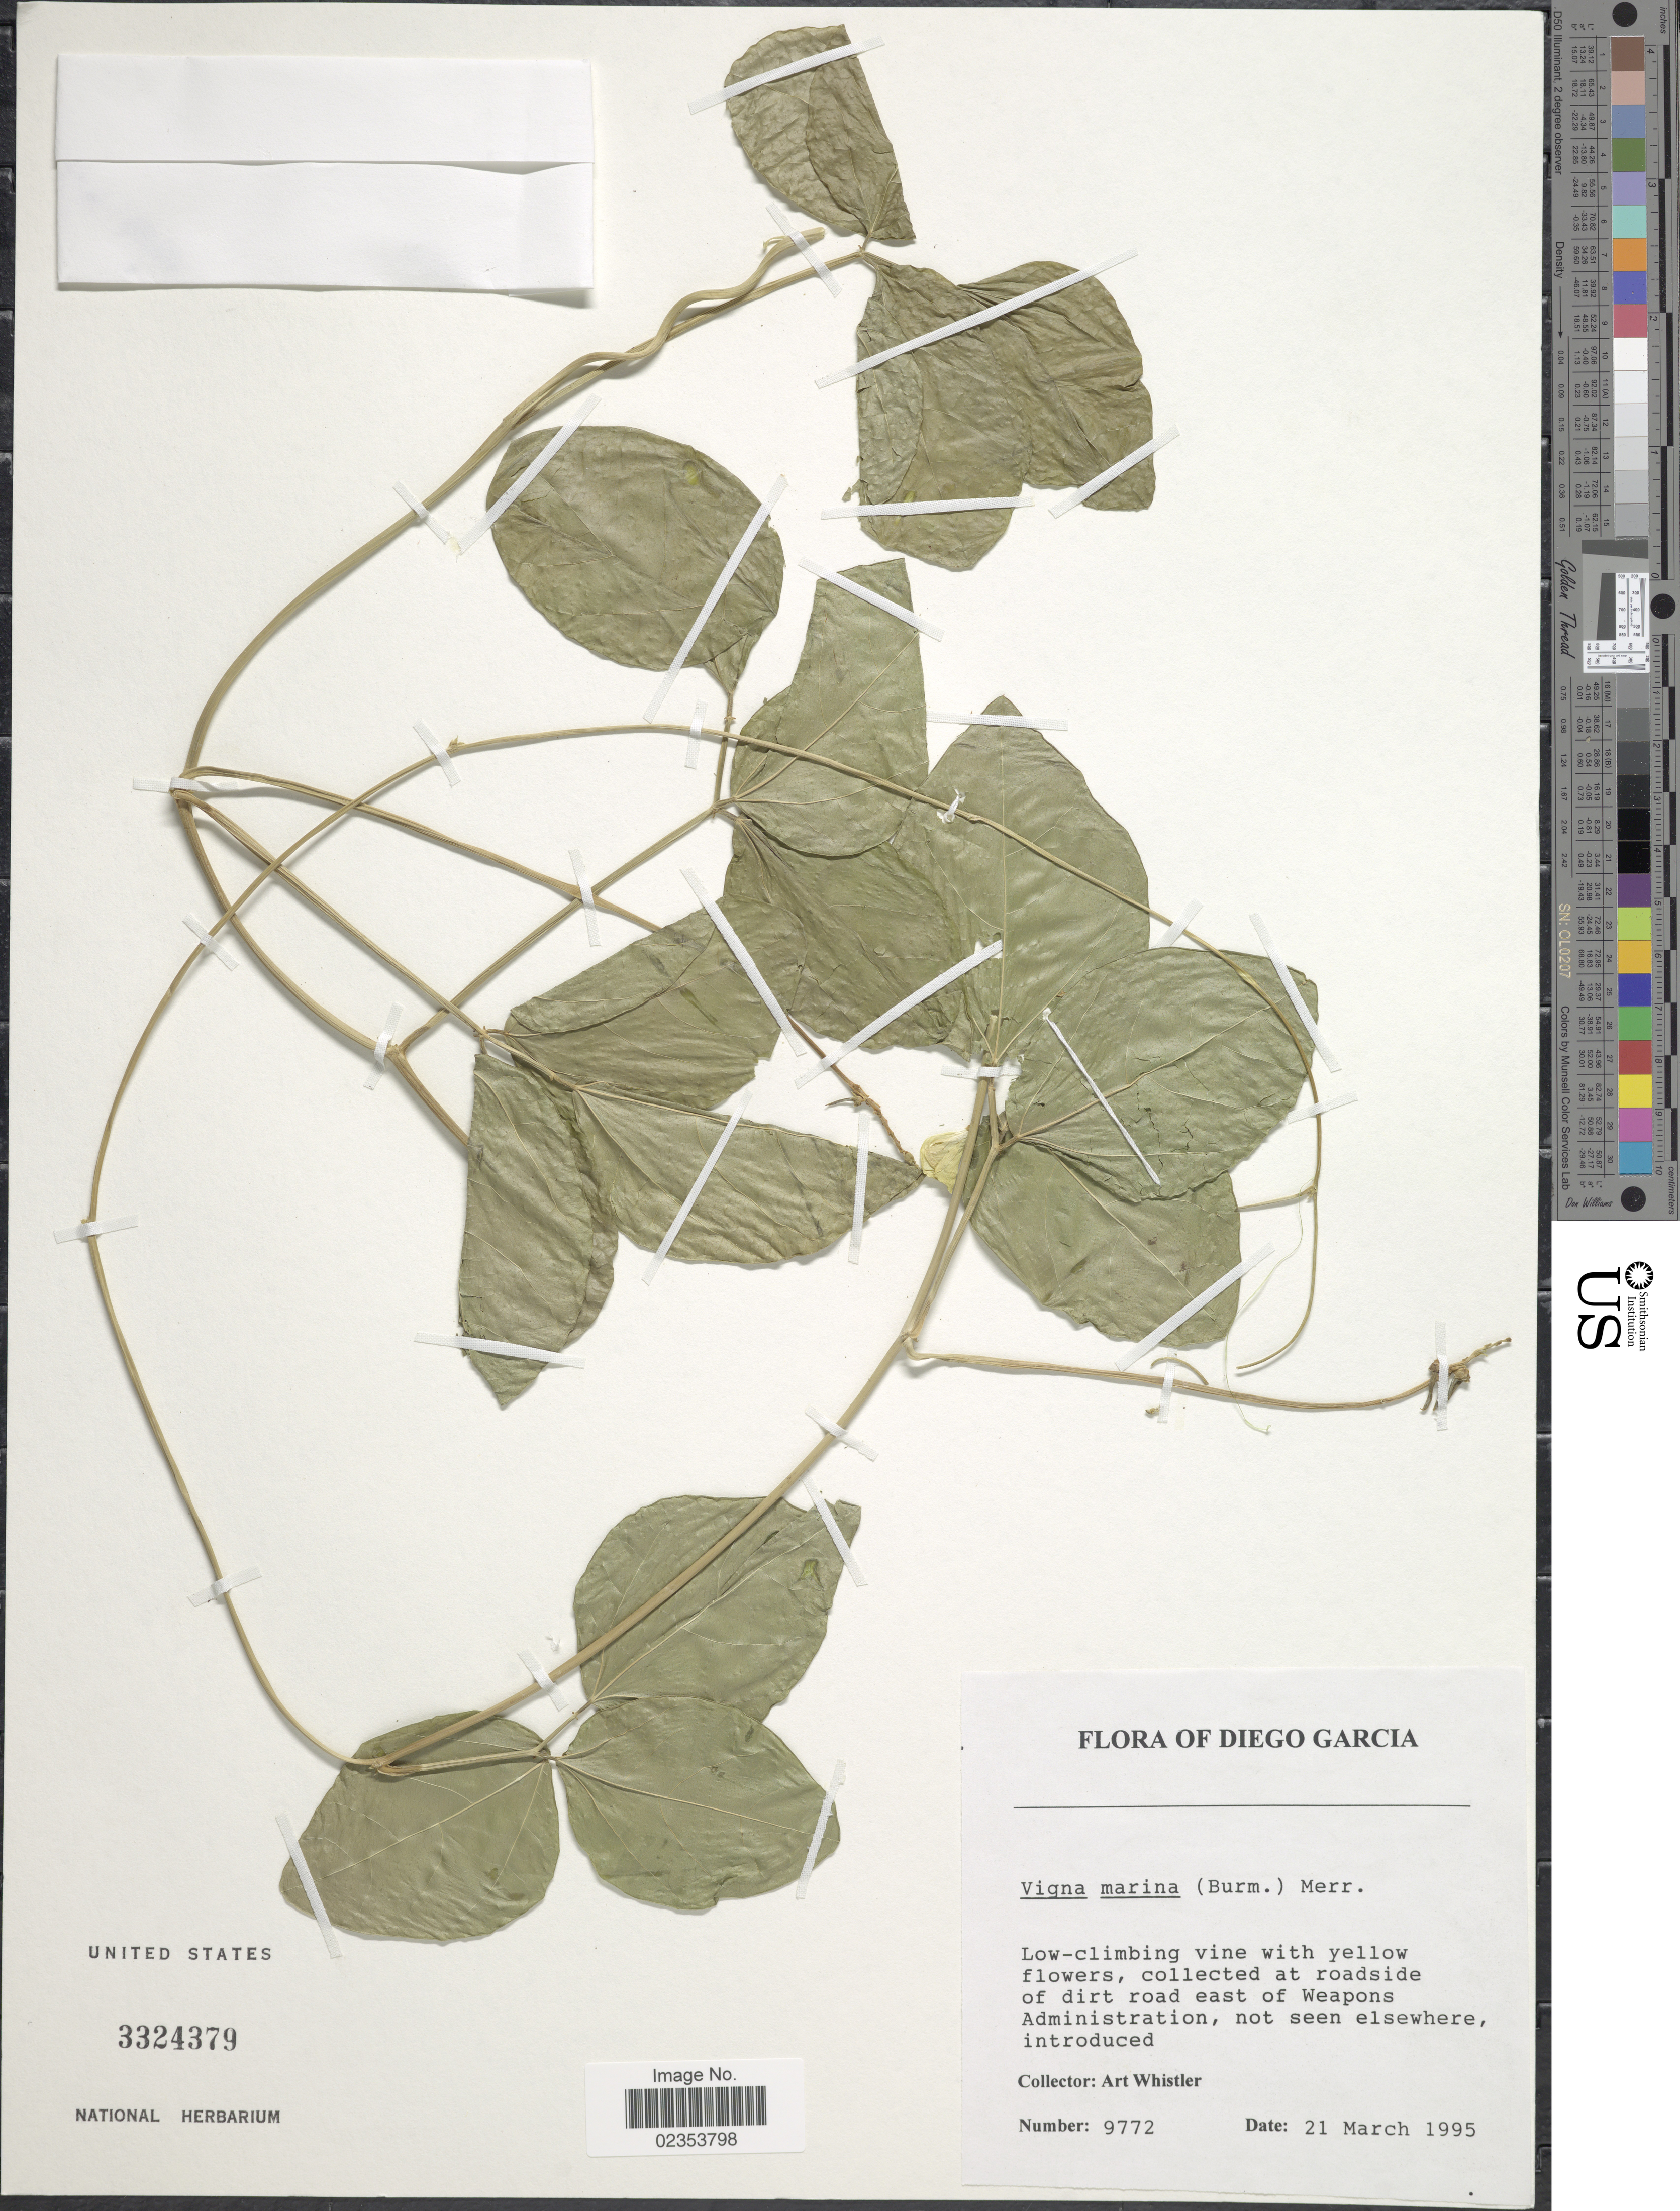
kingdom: Plantae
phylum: Tracheophyta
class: Magnoliopsida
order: Fabales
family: Fabaceae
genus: Vigna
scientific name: Vigna marina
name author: (Burm.) Merr.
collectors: A. Whistler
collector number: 9772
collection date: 1995-03-21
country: British Indian Ocean Territory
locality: At roadside of dirt road east of Weapons Administration. Diego Garcia.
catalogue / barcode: US 3324379